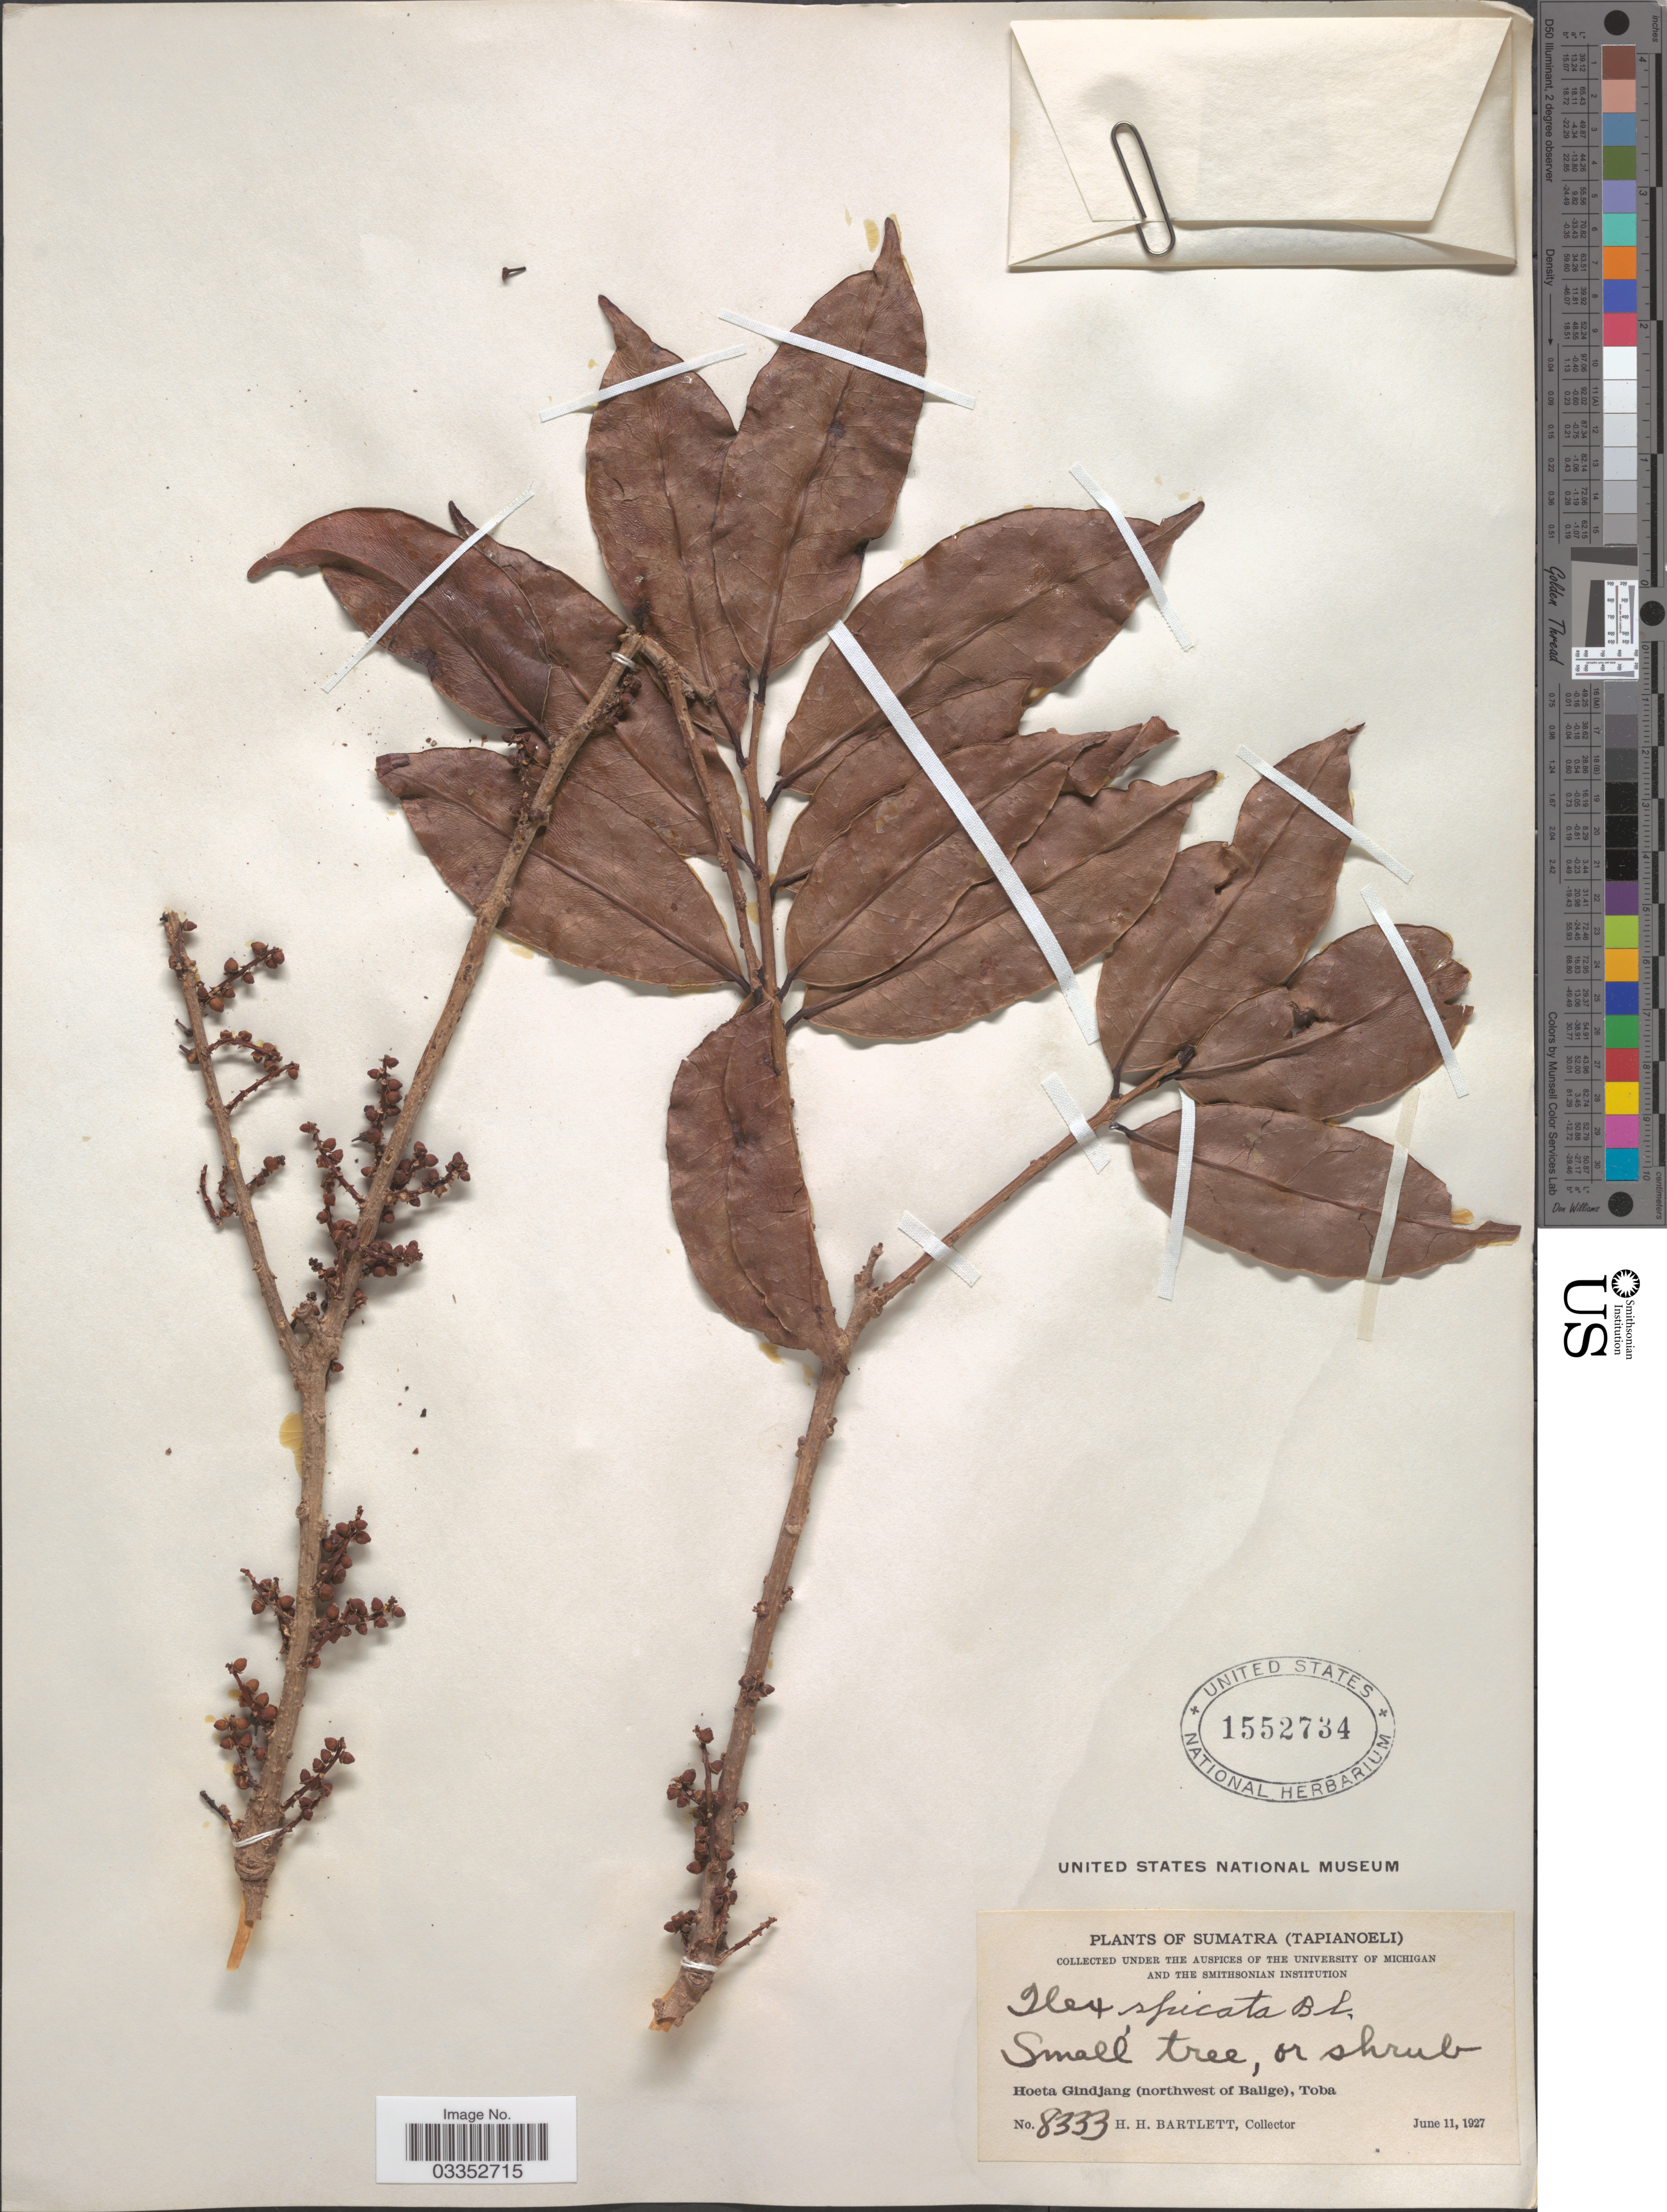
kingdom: Plantae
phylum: Tracheophyta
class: Magnoliopsida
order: Aquifoliales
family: Aquifoliaceae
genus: Ilex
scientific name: Ilex spicata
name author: Blume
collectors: H. H. Bartlett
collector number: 8333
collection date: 1927-06-11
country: Indonesia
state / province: Sumatra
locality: Tapianoeli. Hoeta Gindjang (northwest of Balige), Toba.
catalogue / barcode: US 1552734